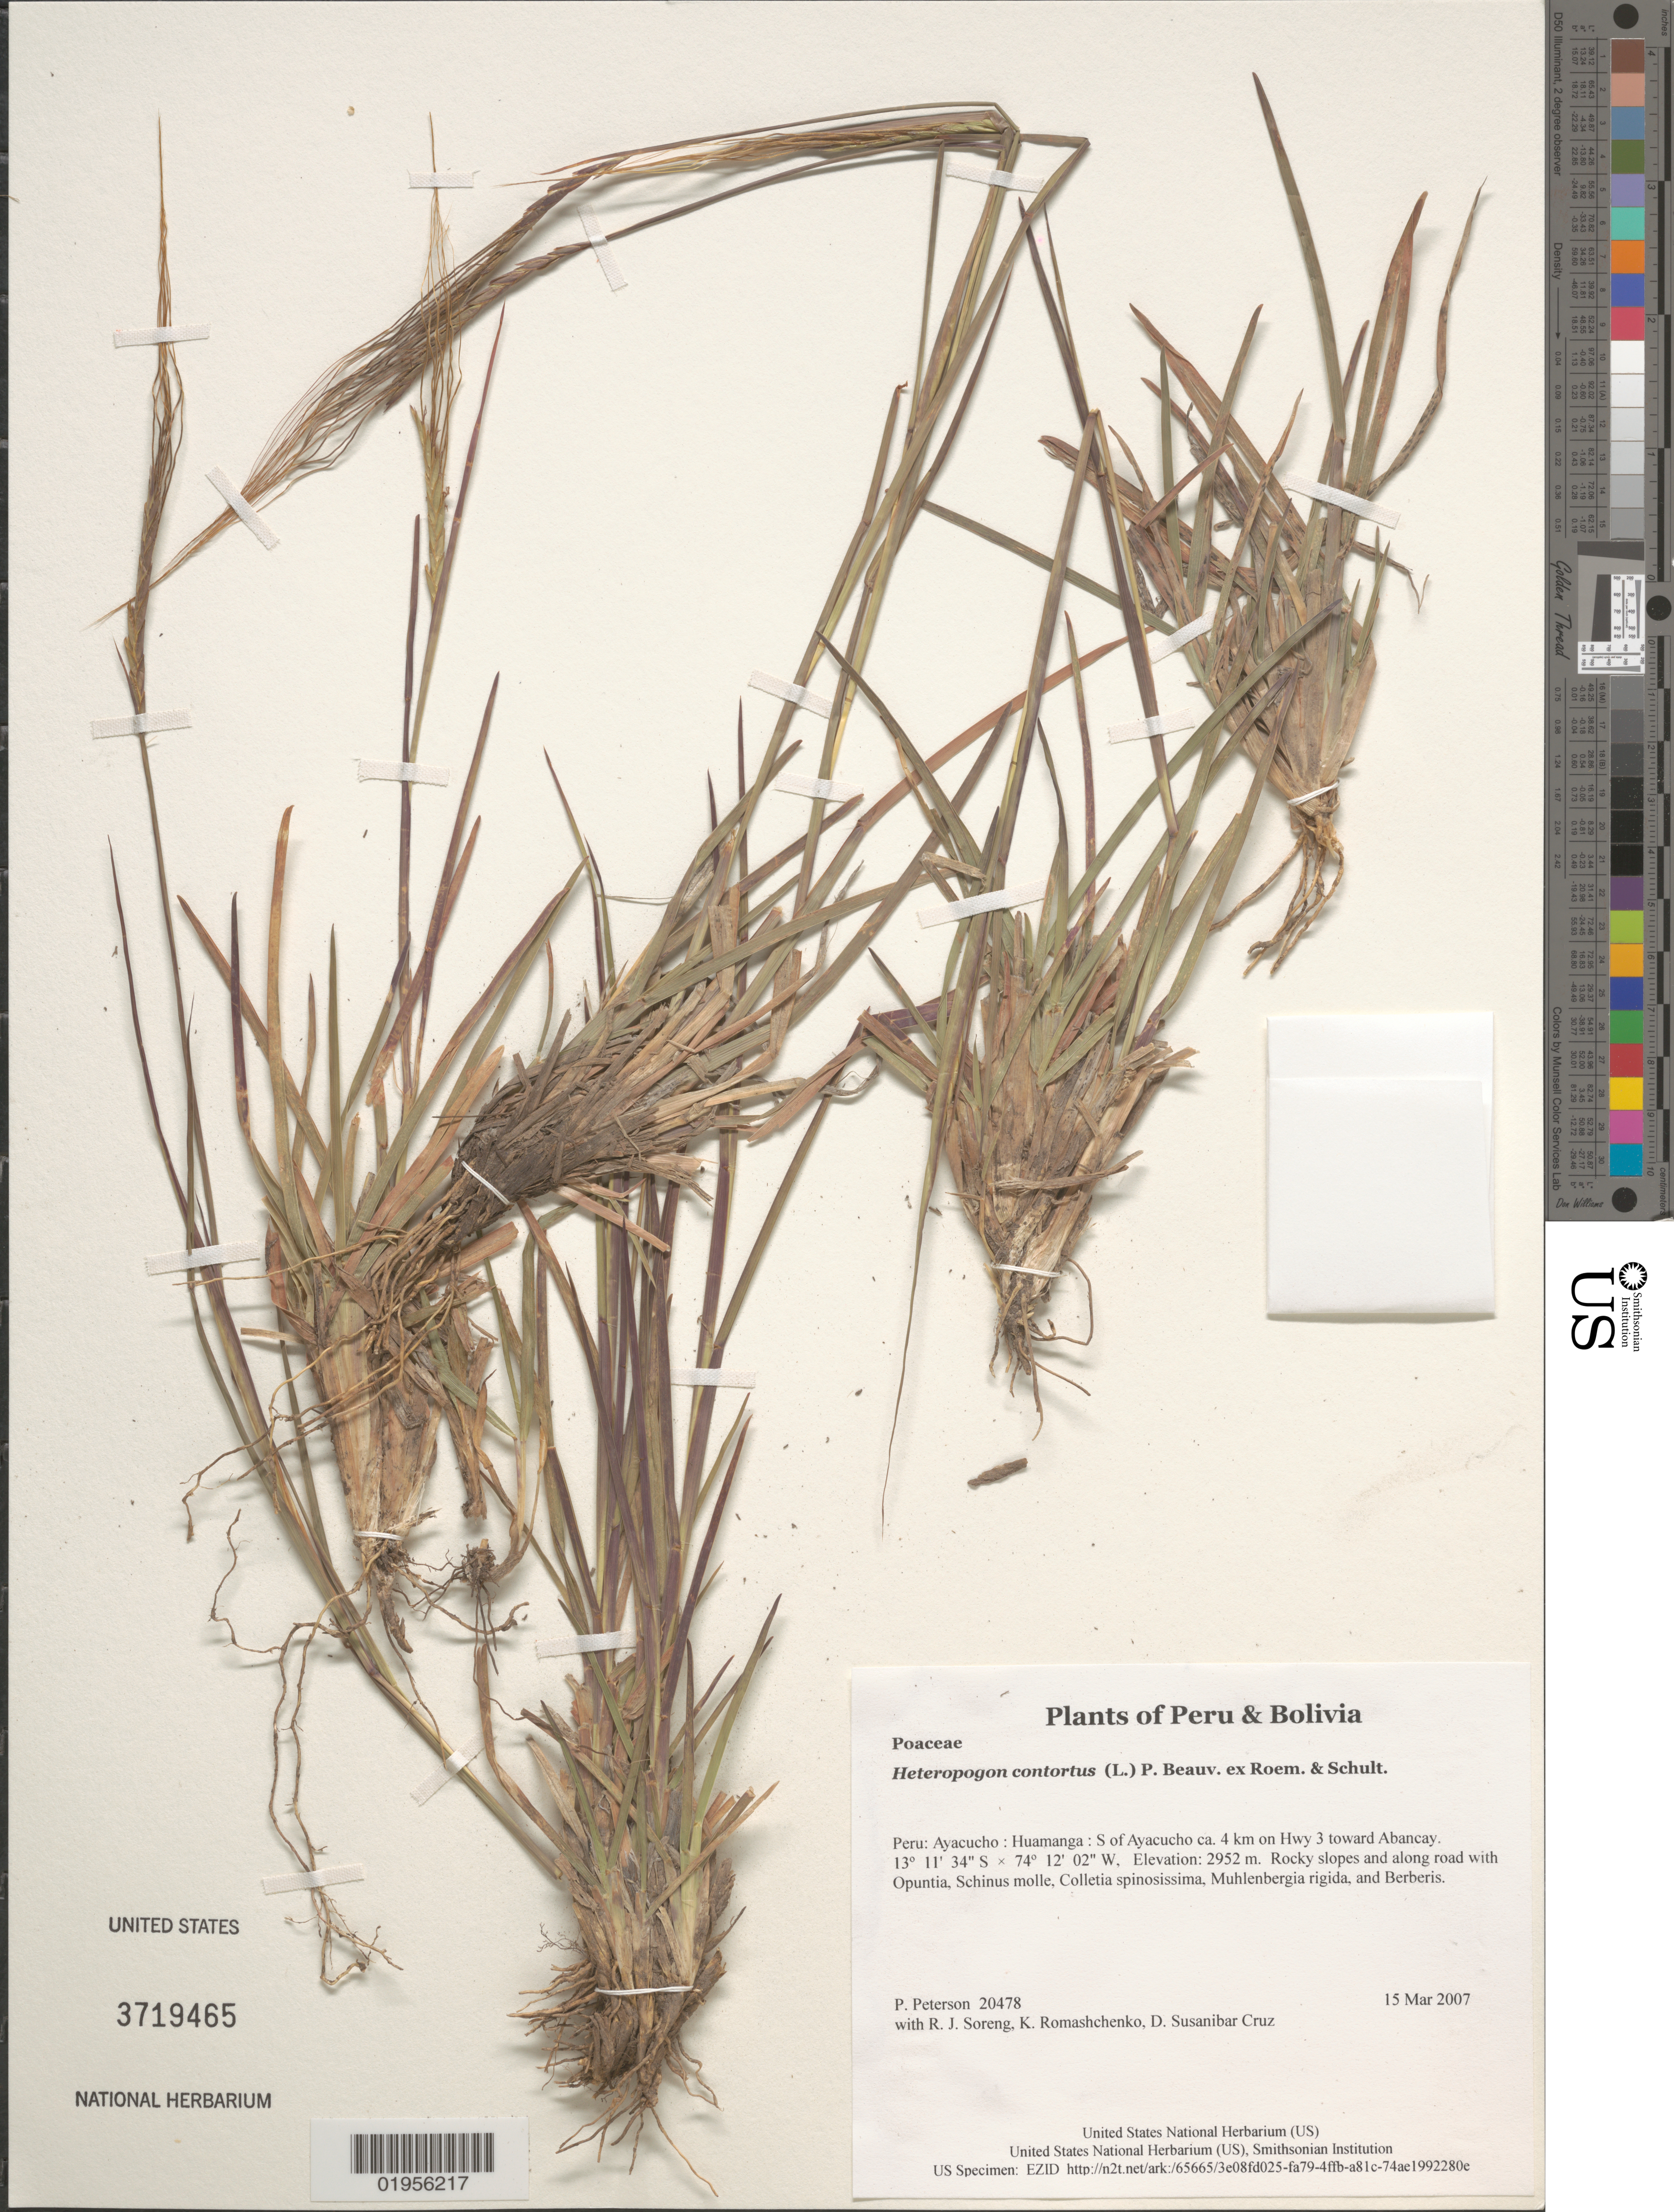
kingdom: Plantae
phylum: Tracheophyta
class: Liliopsida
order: Poales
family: Poaceae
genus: Heteropogon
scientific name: Heteropogon contortus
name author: (L.) P. Beauv. ex Roem. & Schult.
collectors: P. M. Peterson, R. J. Soreng, K. Romashchenko & D. Susanibar Cruz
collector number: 20478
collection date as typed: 15 Mar 2007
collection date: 2007-03-15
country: Peru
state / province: Ayacucho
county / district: Huamanga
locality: S of Ayacucho ca. 4 km on Hwy 3 toward Abancay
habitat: Rocky slopes and along road with Opuntia, Schinus molle, Colletia spinosissima, Muhlenbergia rigida, and Berberis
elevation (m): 2952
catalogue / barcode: US 3719465